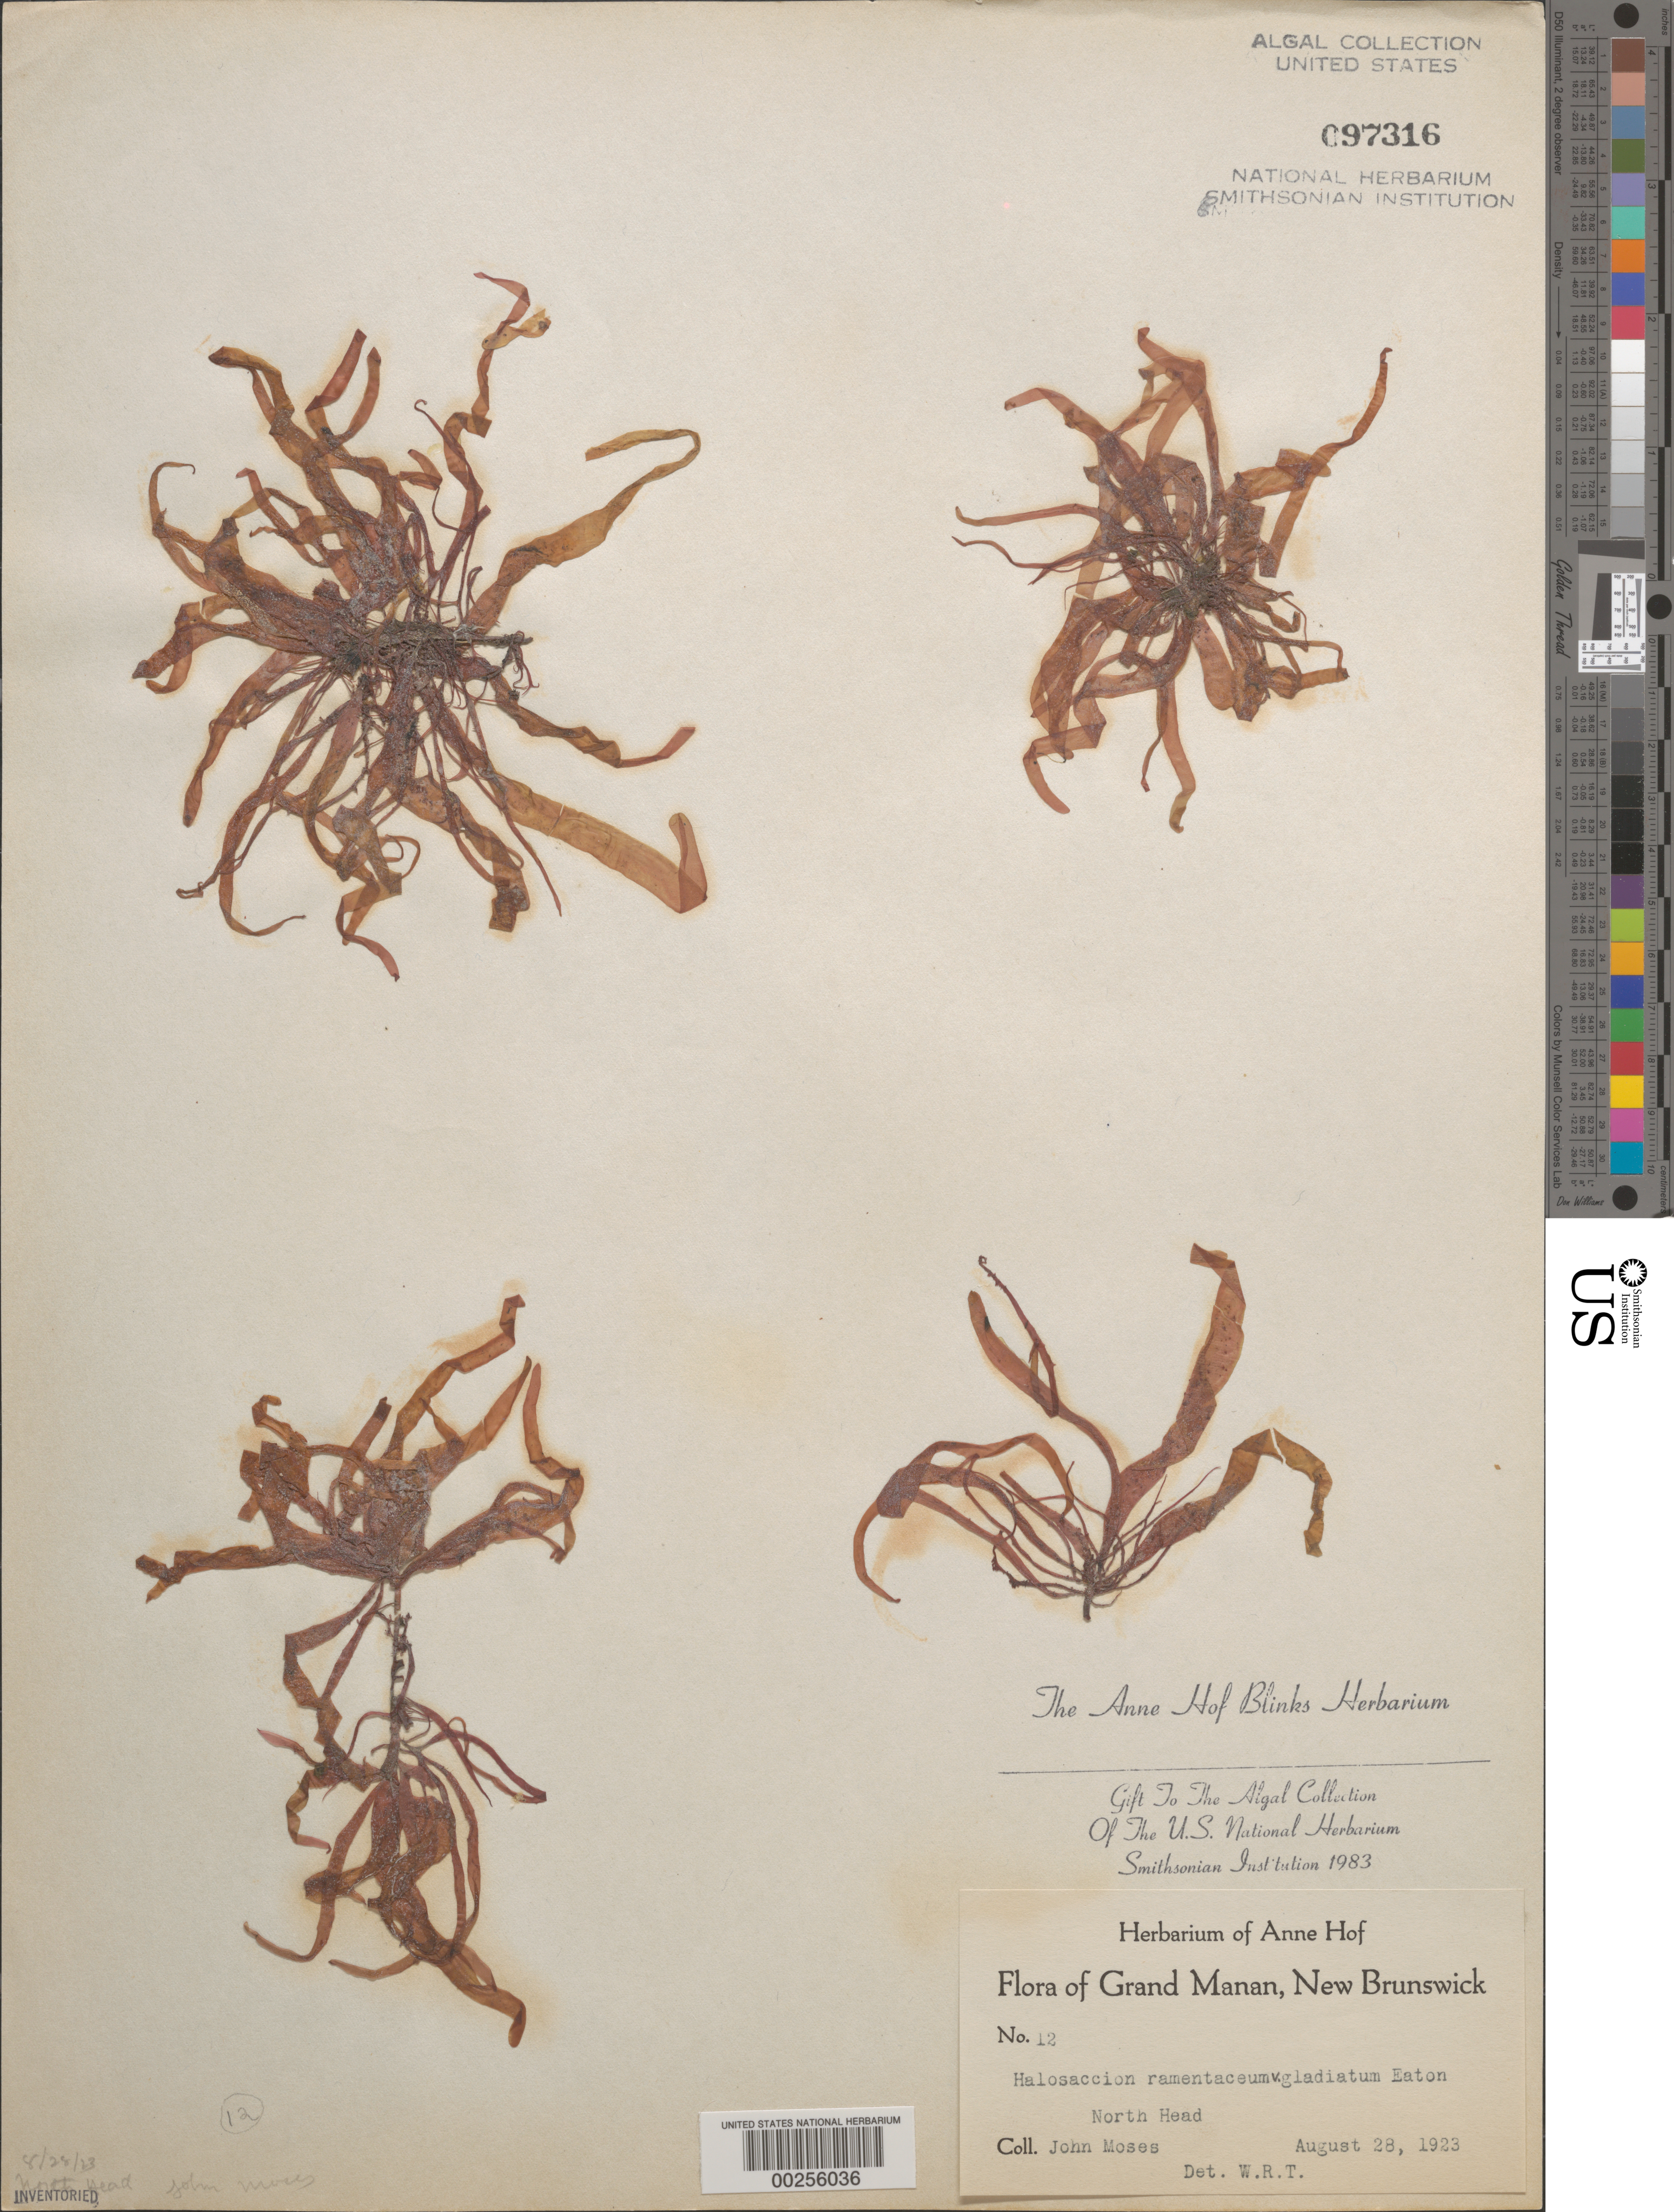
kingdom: Plantae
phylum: Rhodophyta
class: Florideophyceae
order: Palmariales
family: Palmariaceae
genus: Devaleraea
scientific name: Devaleraea ramentacea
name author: (L.) Guiry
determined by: Algae name updating Project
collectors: J. Moses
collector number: AHB 12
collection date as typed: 28 Aug 1923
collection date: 1923-08-28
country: Canada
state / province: New Brunswick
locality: Grand manan, north head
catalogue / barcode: US 97316